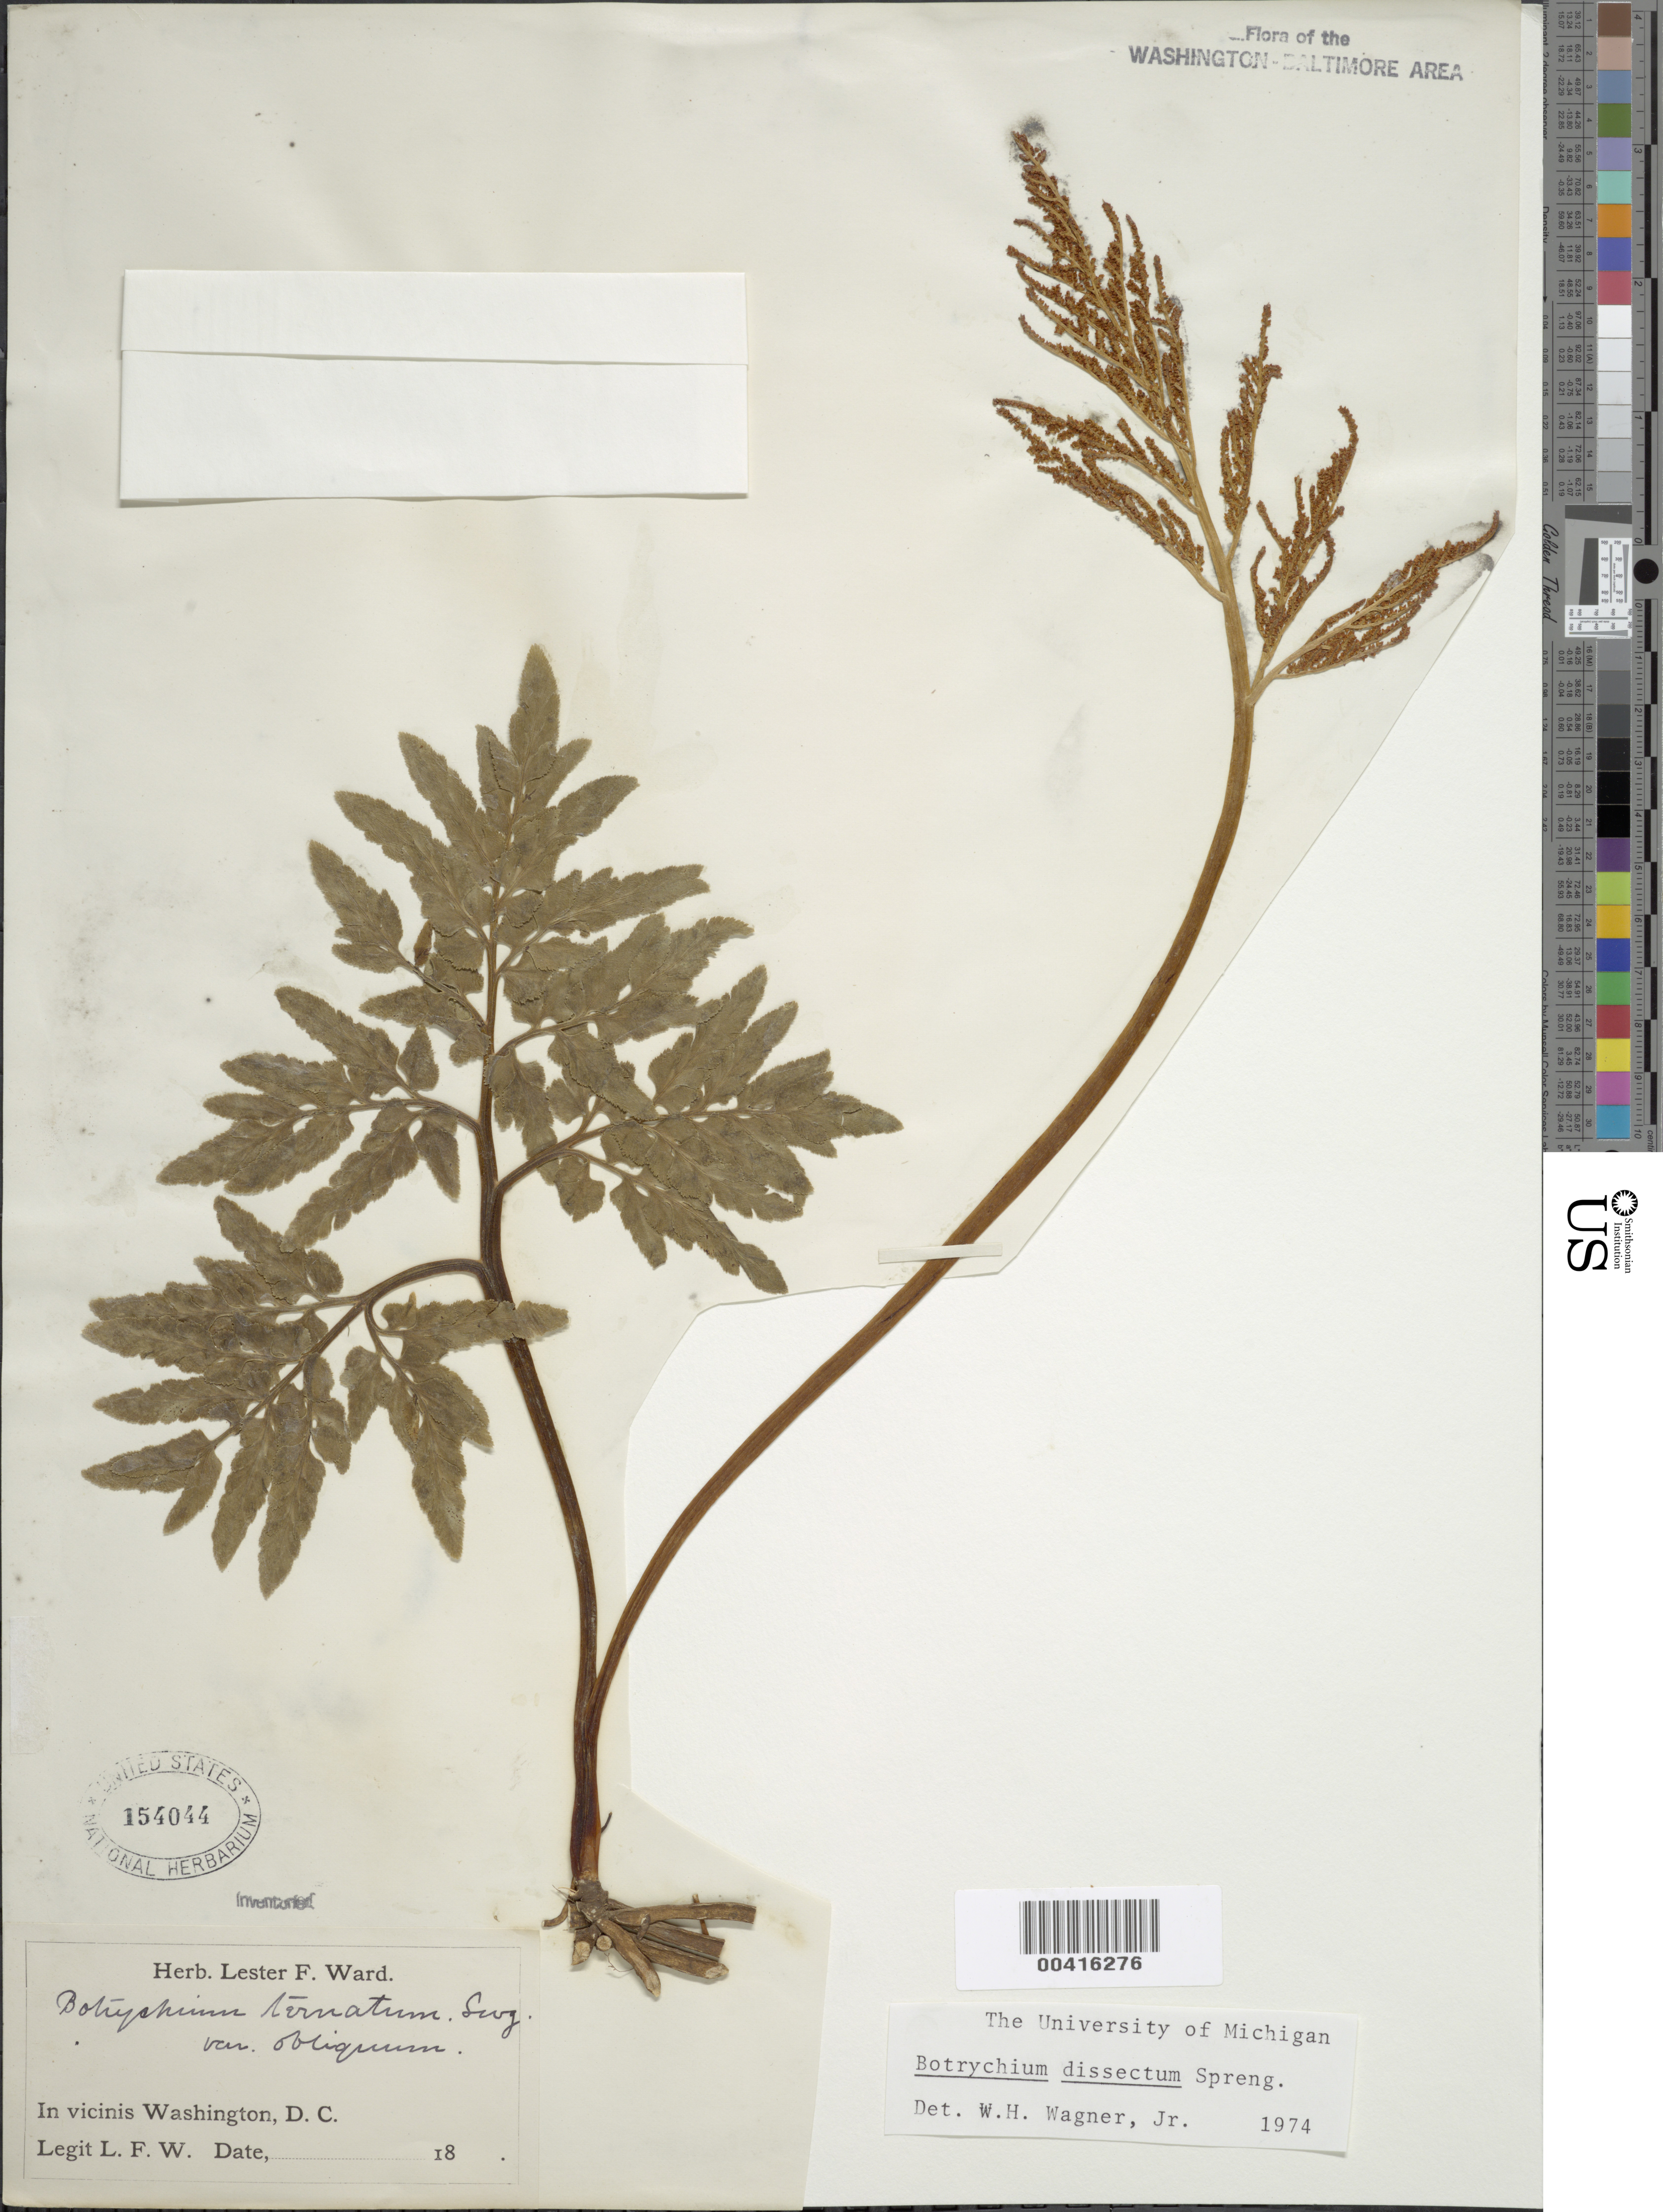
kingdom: Plantae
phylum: Tracheophyta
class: Polypodiopsida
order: Ophioglossales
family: Ophioglossaceae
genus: Botrychium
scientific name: Botrychium dissectum var. obliquum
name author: Clute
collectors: L. F. Ward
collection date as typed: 18--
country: United States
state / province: District of Columbia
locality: G.P.W., Washington D.C. area.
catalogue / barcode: US 154044